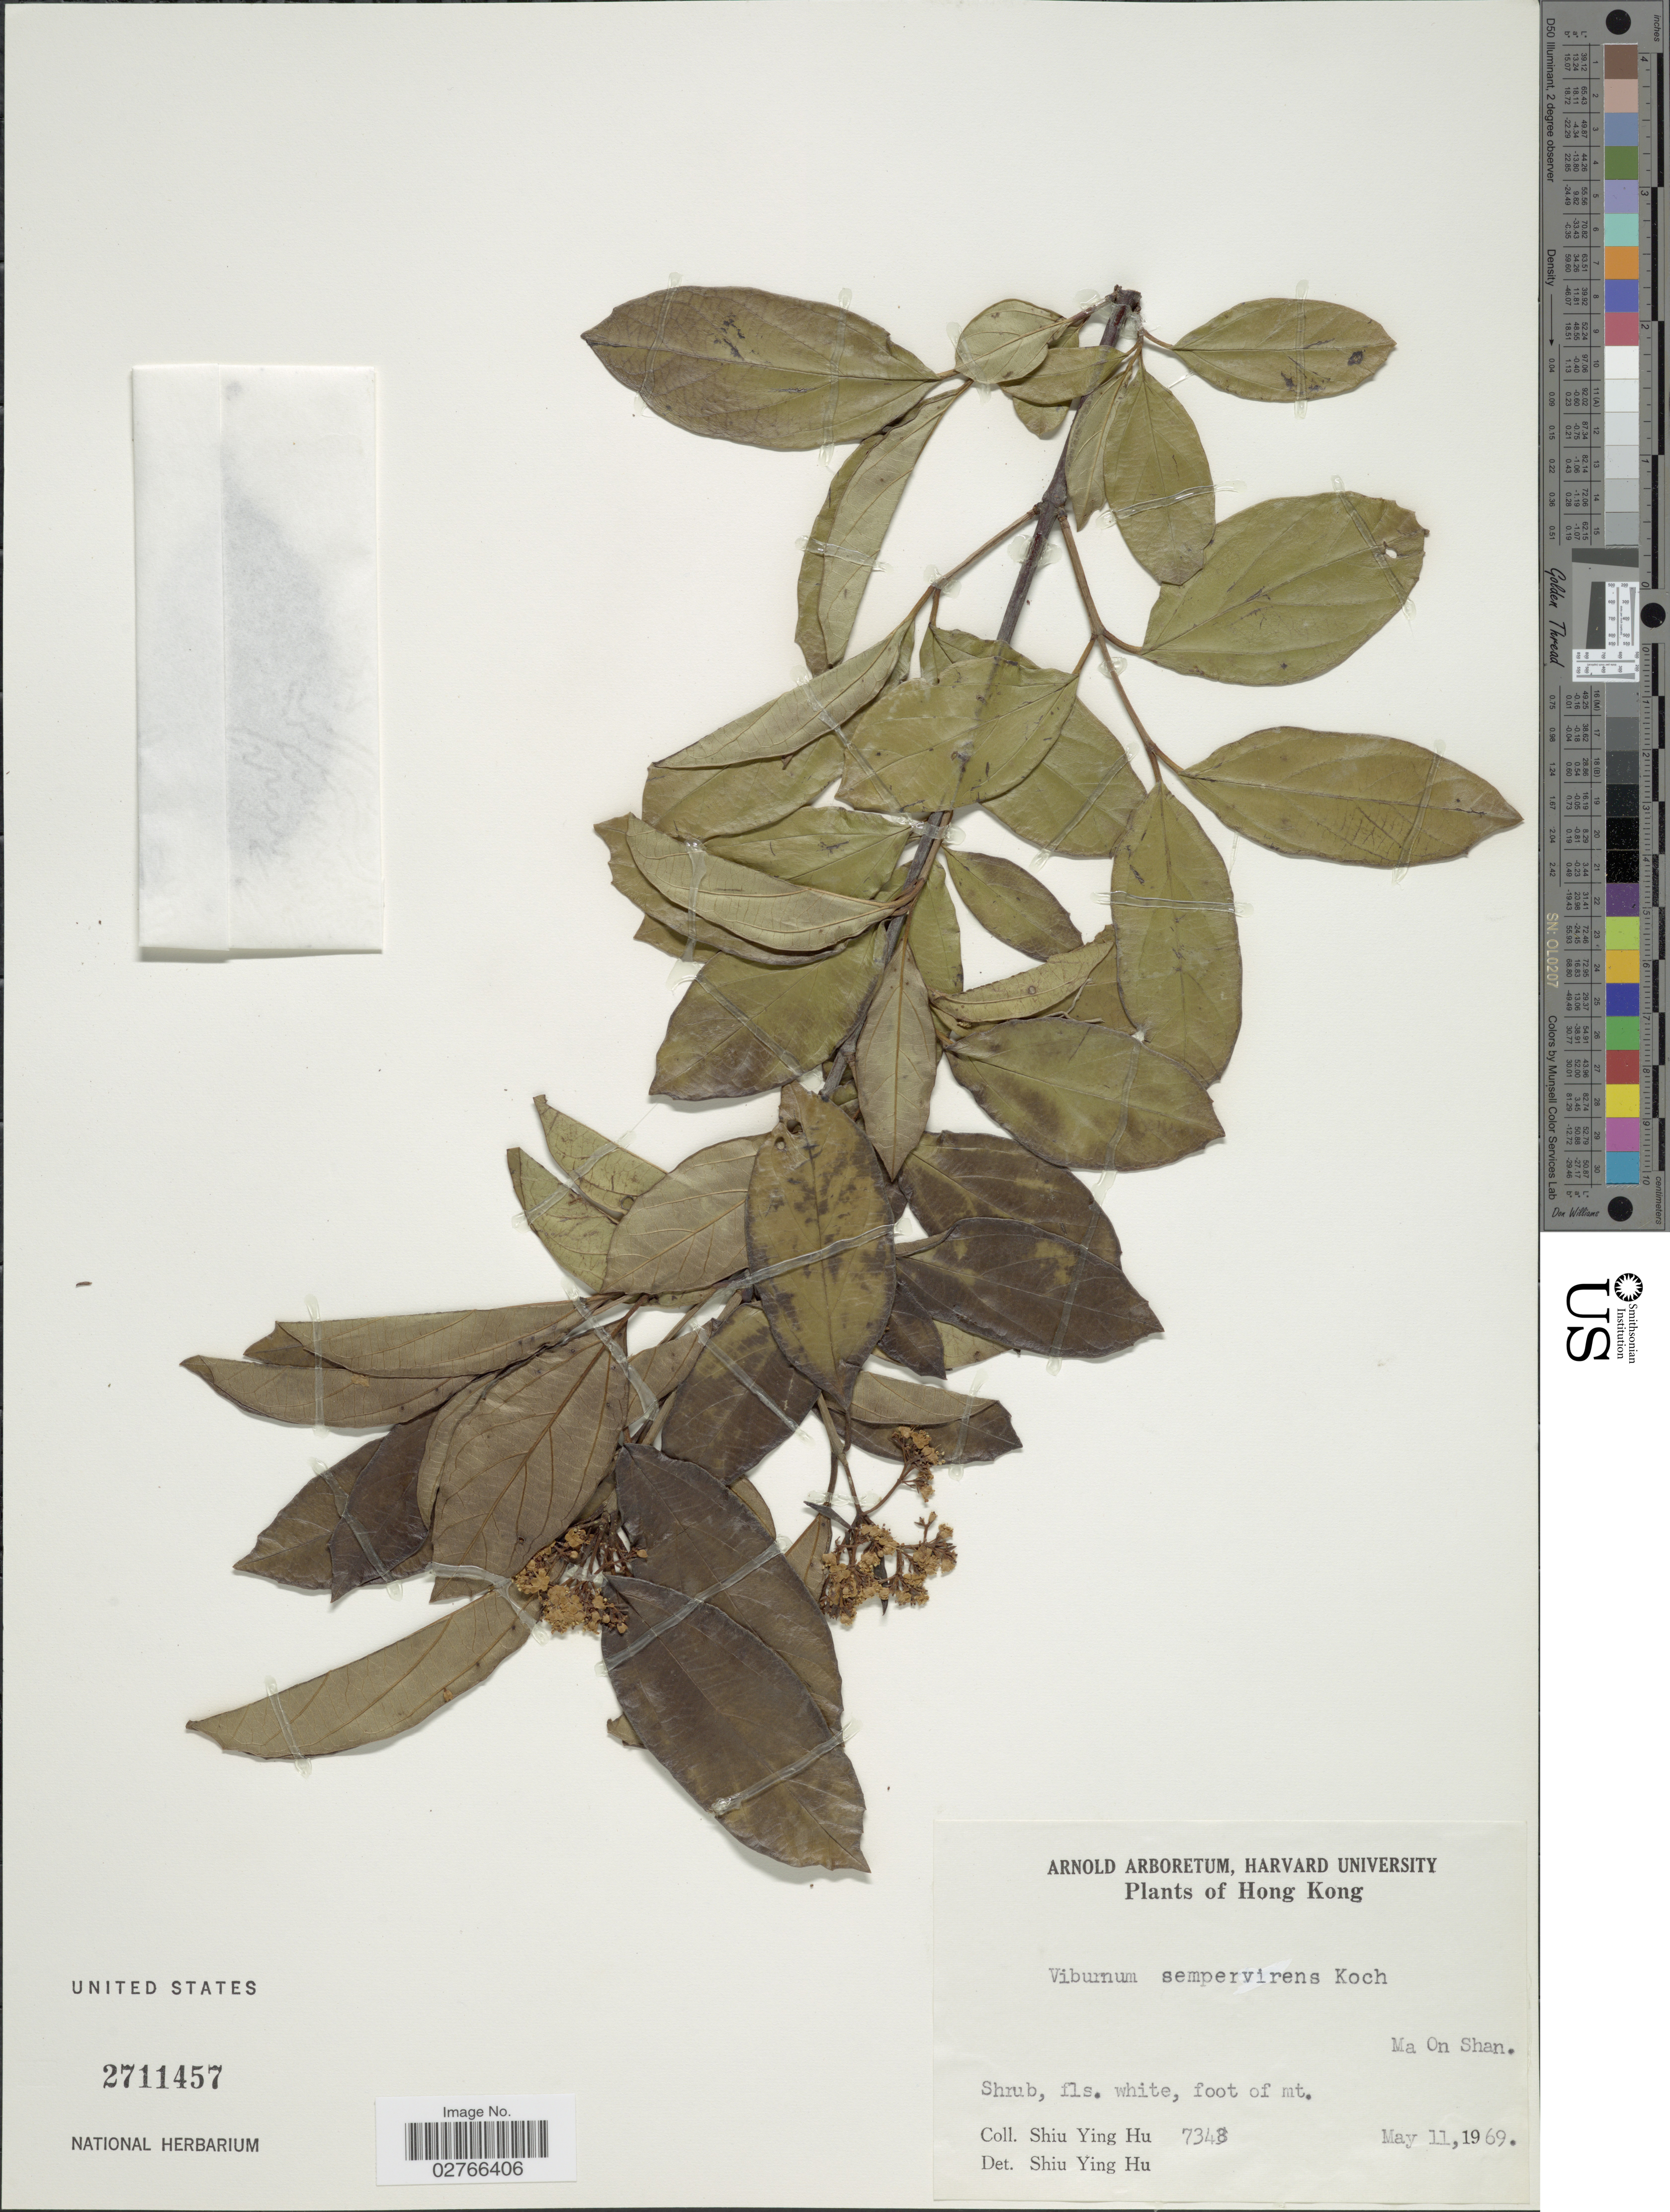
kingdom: Plantae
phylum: Tracheophyta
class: Magnoliopsida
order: Dipsacales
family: Viburnaceae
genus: Viburnum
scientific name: Viburnum sempervirens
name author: K. Koch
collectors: S. Y. Hu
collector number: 7348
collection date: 1969-05-11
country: China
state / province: Hong Kong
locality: Ma On Shan.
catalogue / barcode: US 2711457